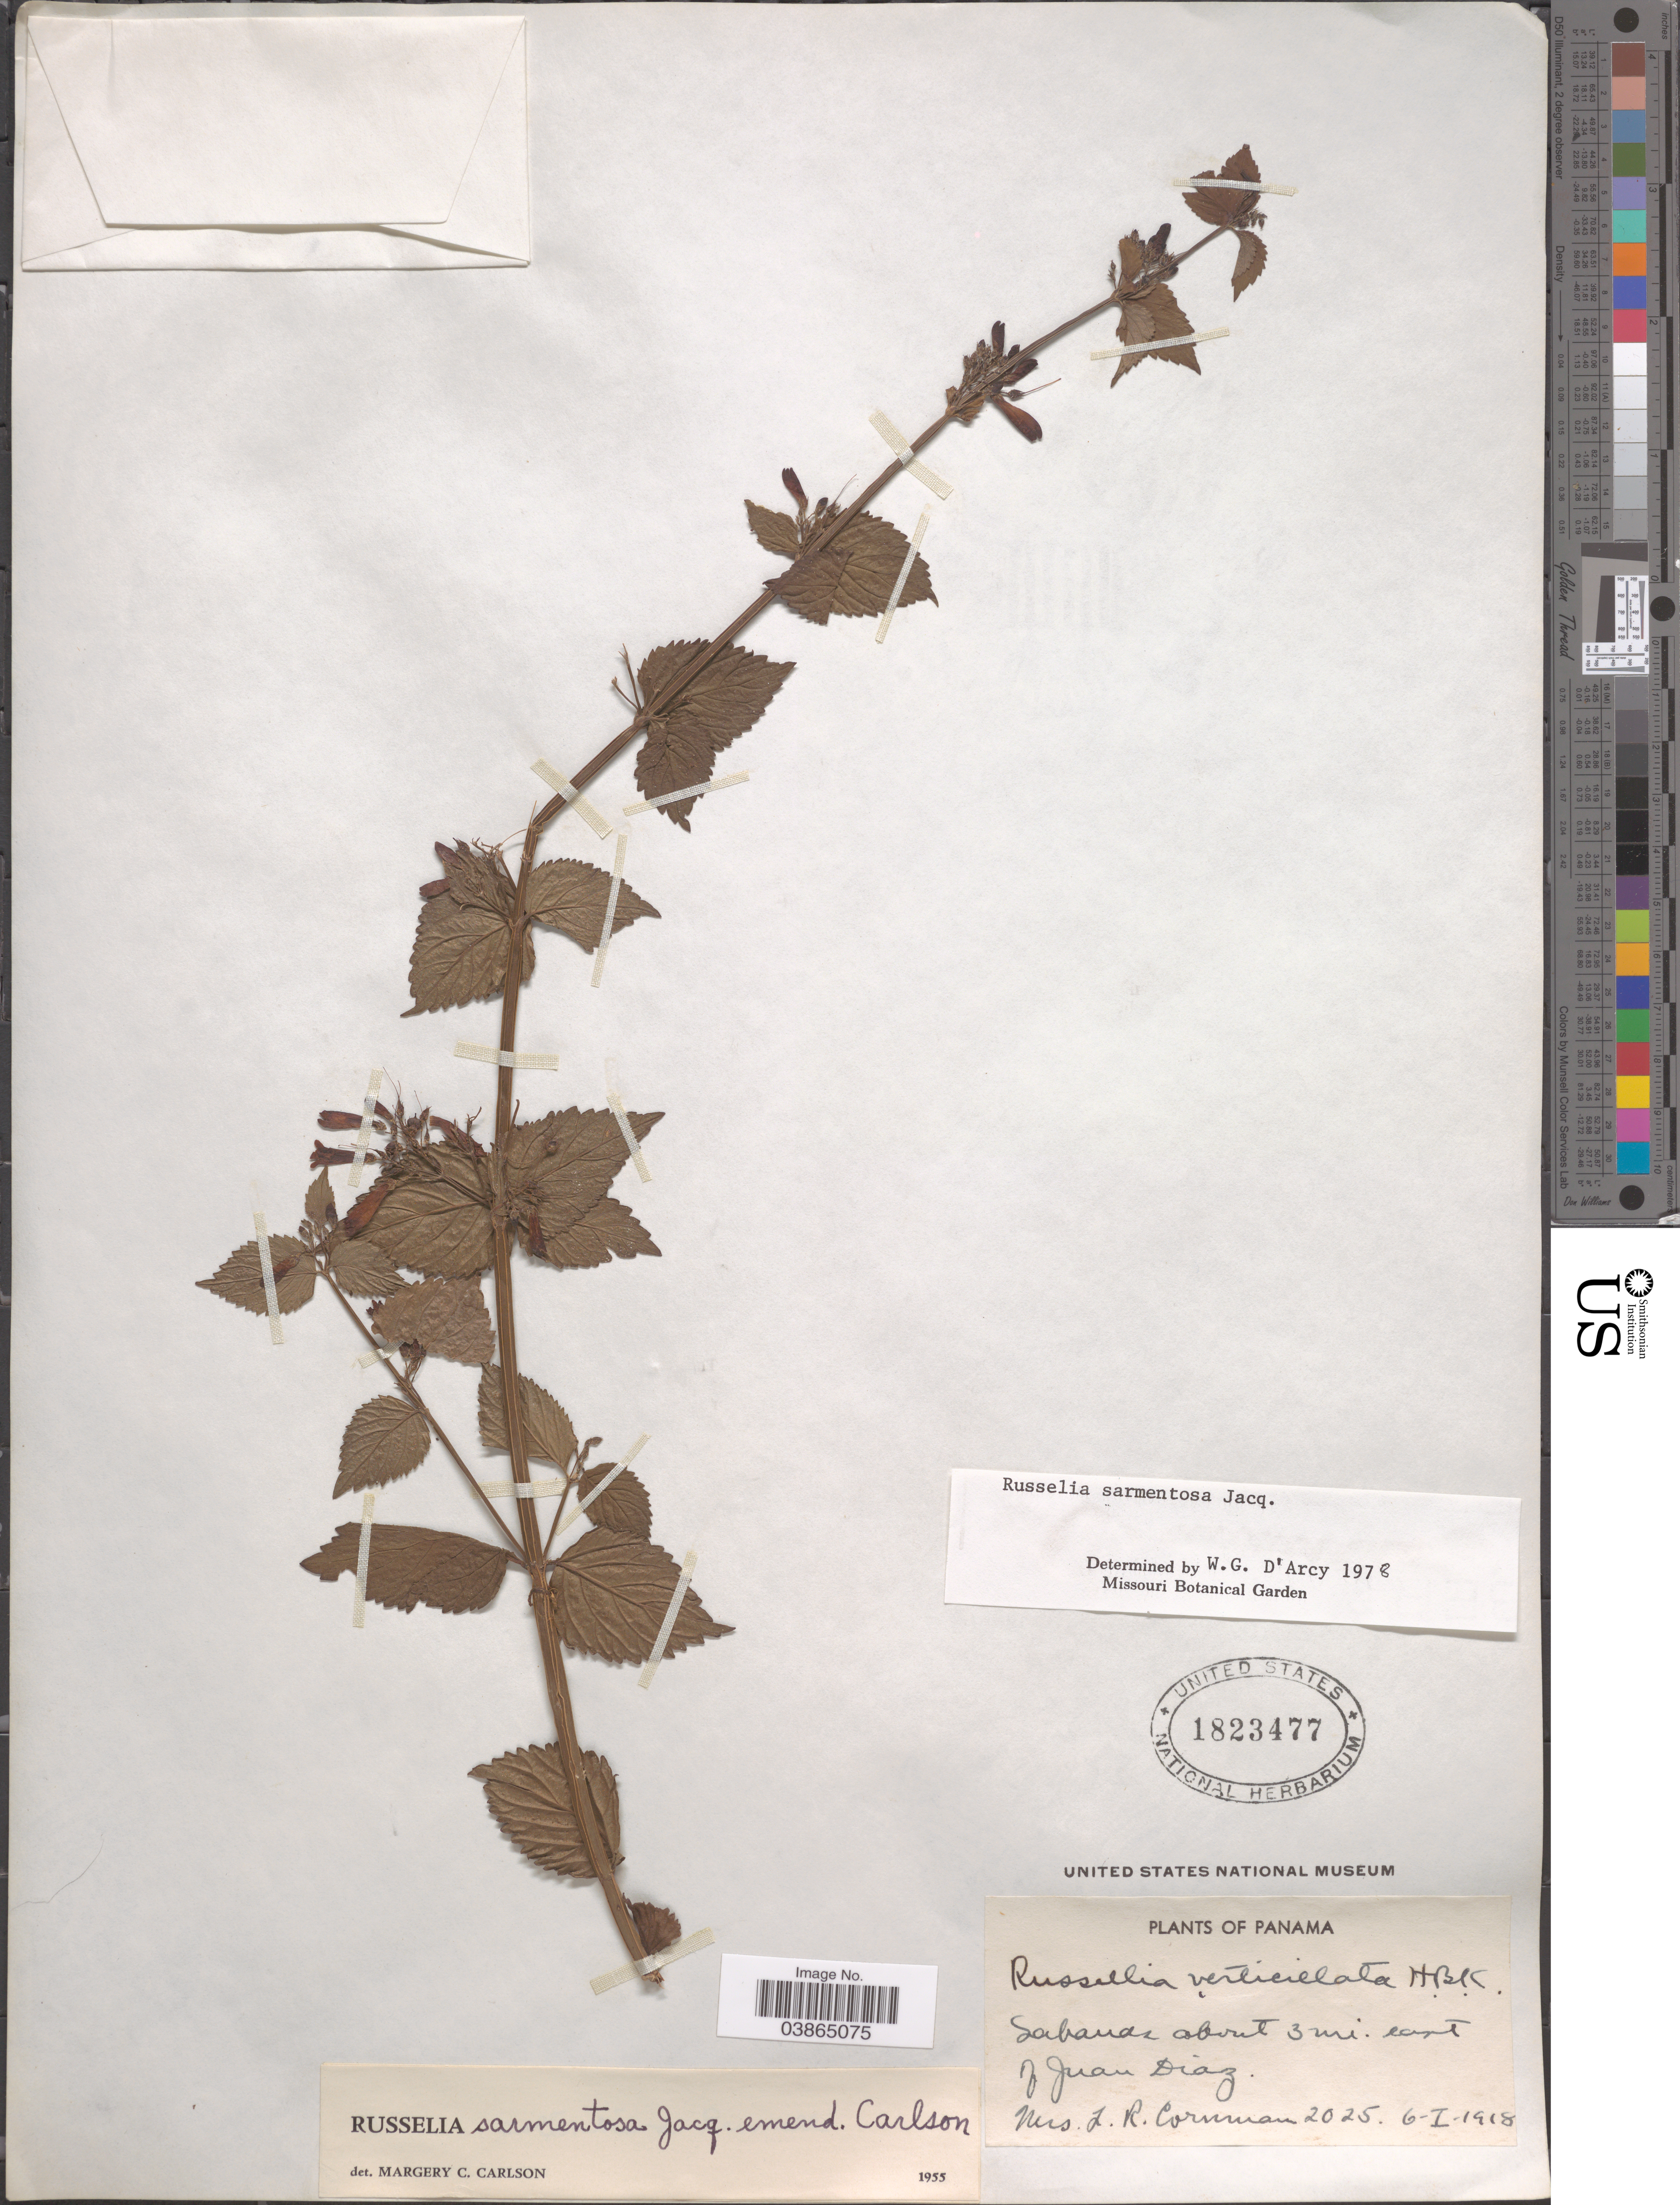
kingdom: Plantae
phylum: Tracheophyta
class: Magnoliopsida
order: Lamiales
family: Plantaginaceae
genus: Russelia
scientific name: Russelia sarmentosa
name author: Jacq.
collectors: L. Cornman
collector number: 2025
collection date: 1918-01-06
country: Panama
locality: Sabanas about 3 mi. east of Juan Diaz.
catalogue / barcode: US 1823477